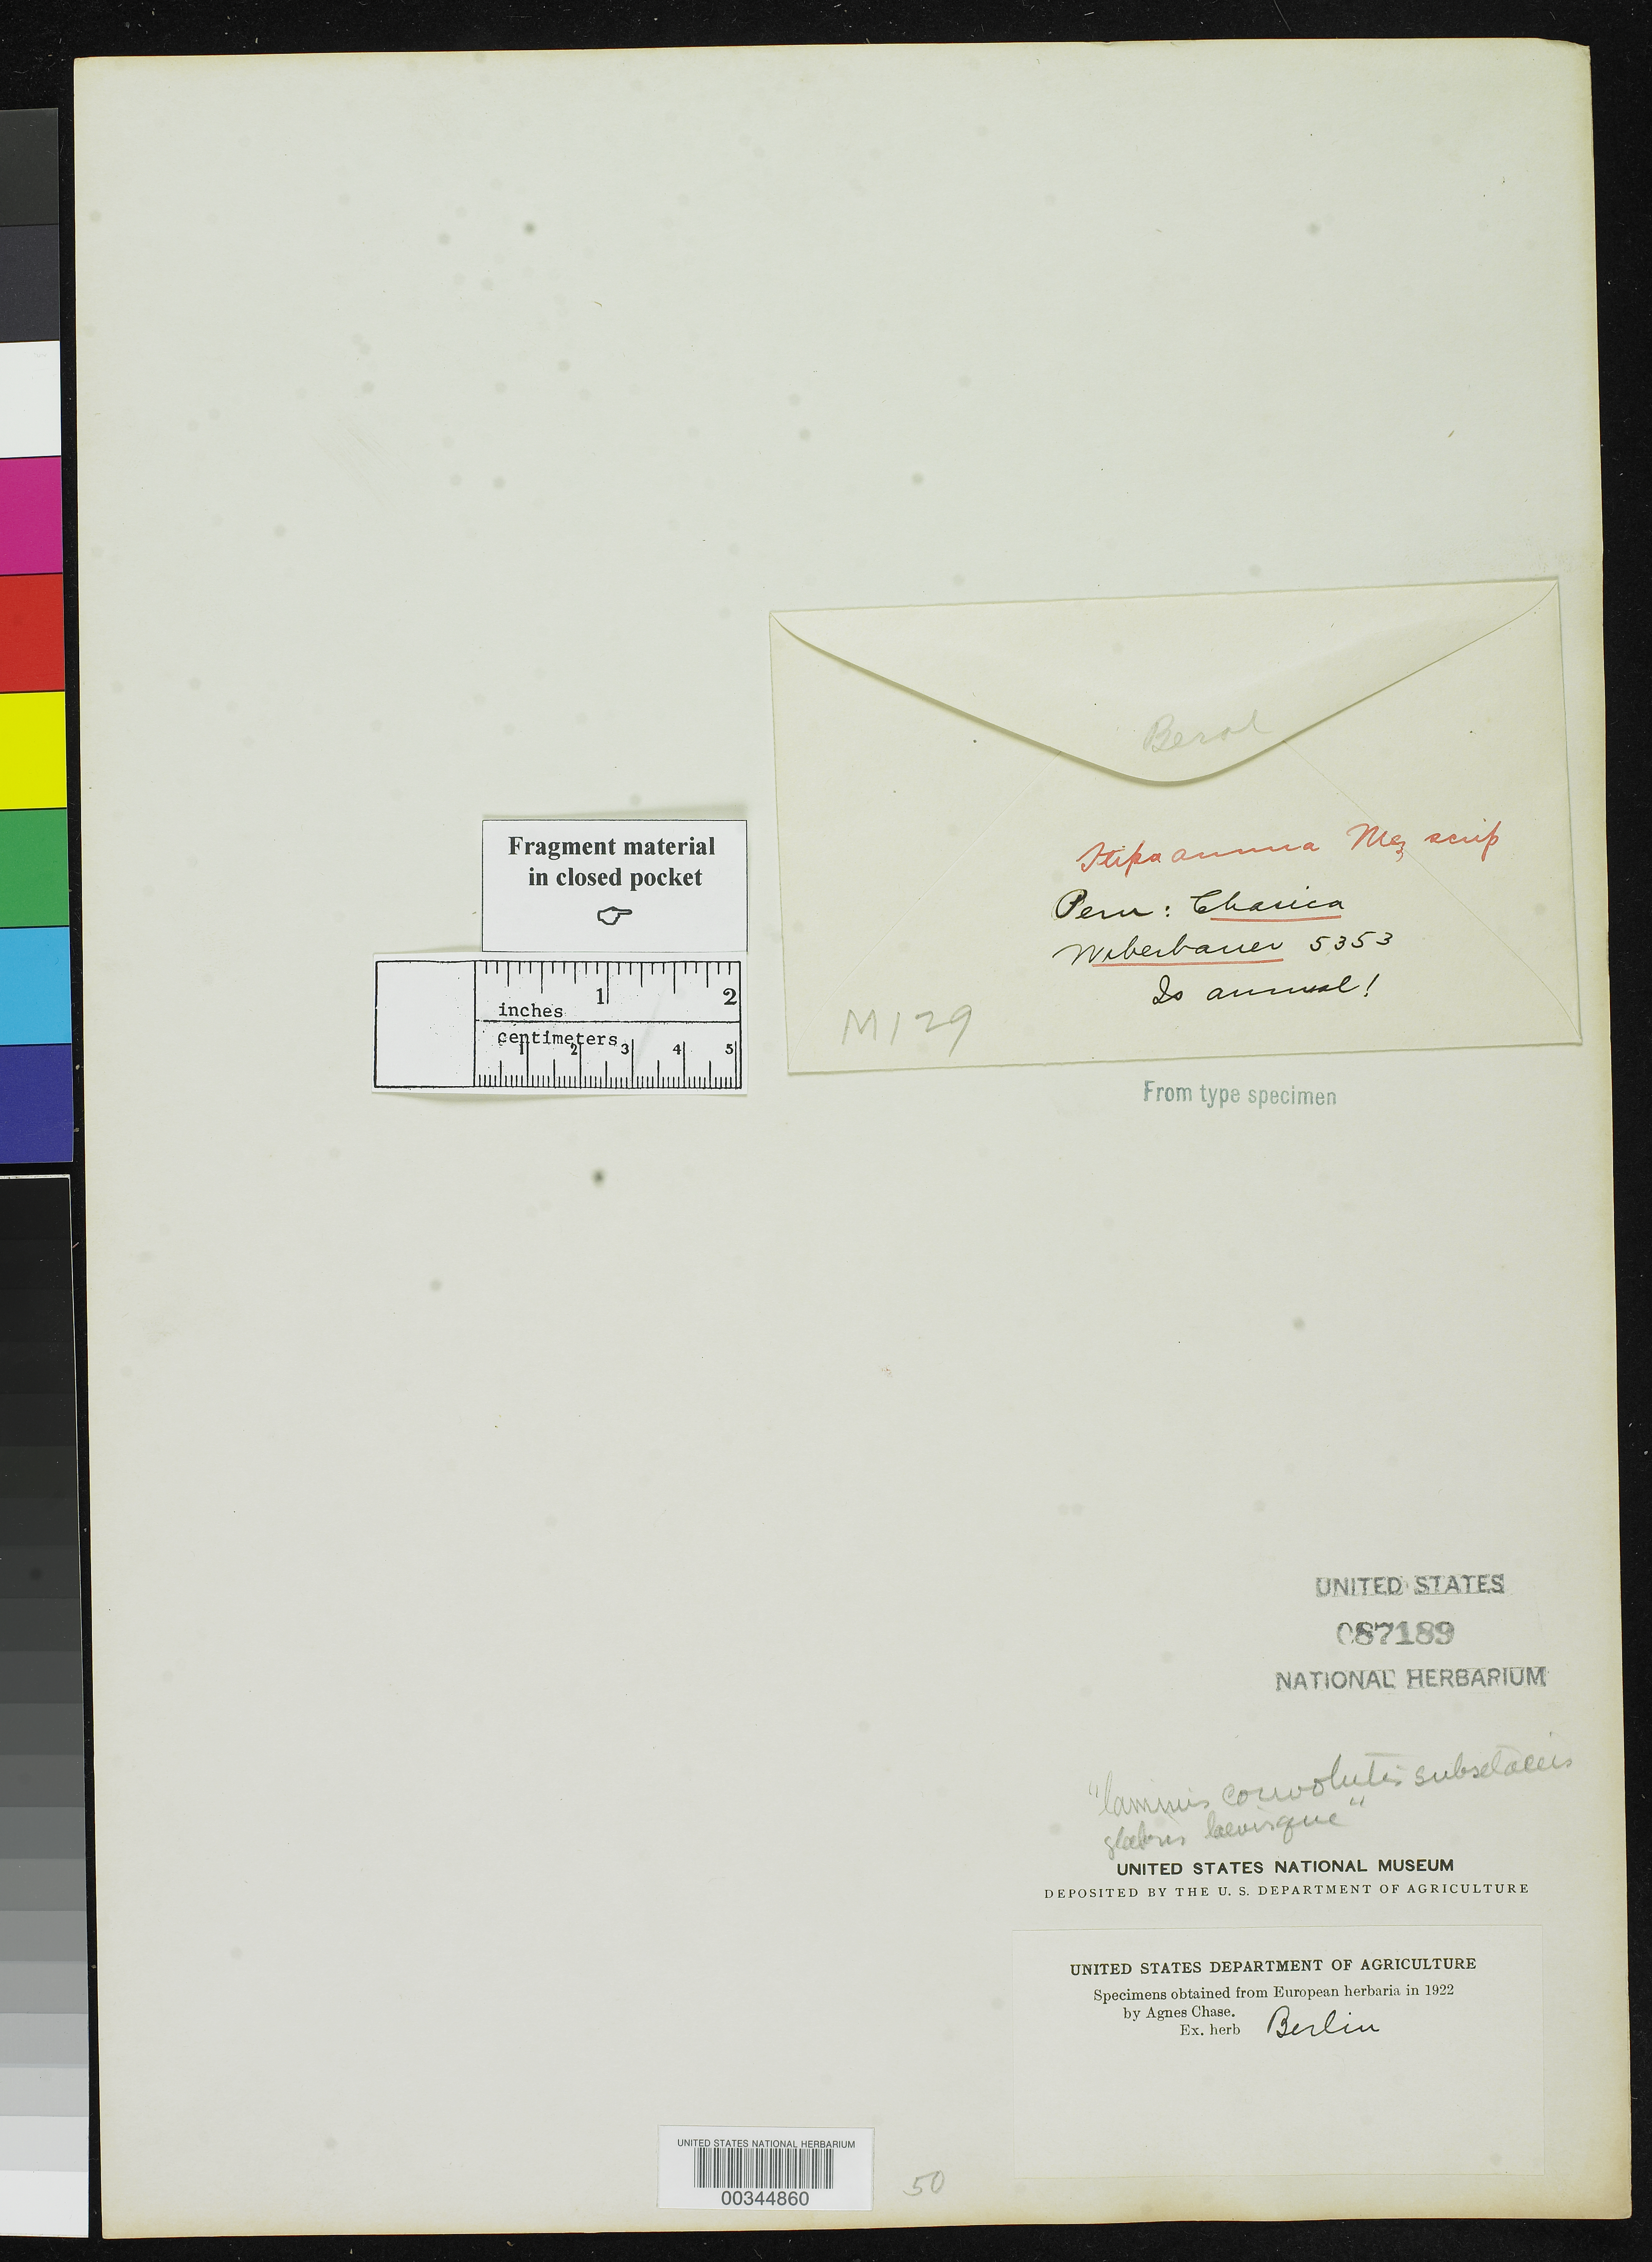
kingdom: Plantae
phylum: Tracheophyta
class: Liliopsida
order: Poales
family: Poaceae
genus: Stipa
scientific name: Stipa annua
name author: Mez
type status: Isotype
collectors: A. Weberbauer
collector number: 5353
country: Peru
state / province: Lima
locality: Chosica.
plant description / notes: Fragmentary material of type specimen ex herb. Berlin.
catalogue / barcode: US 87189